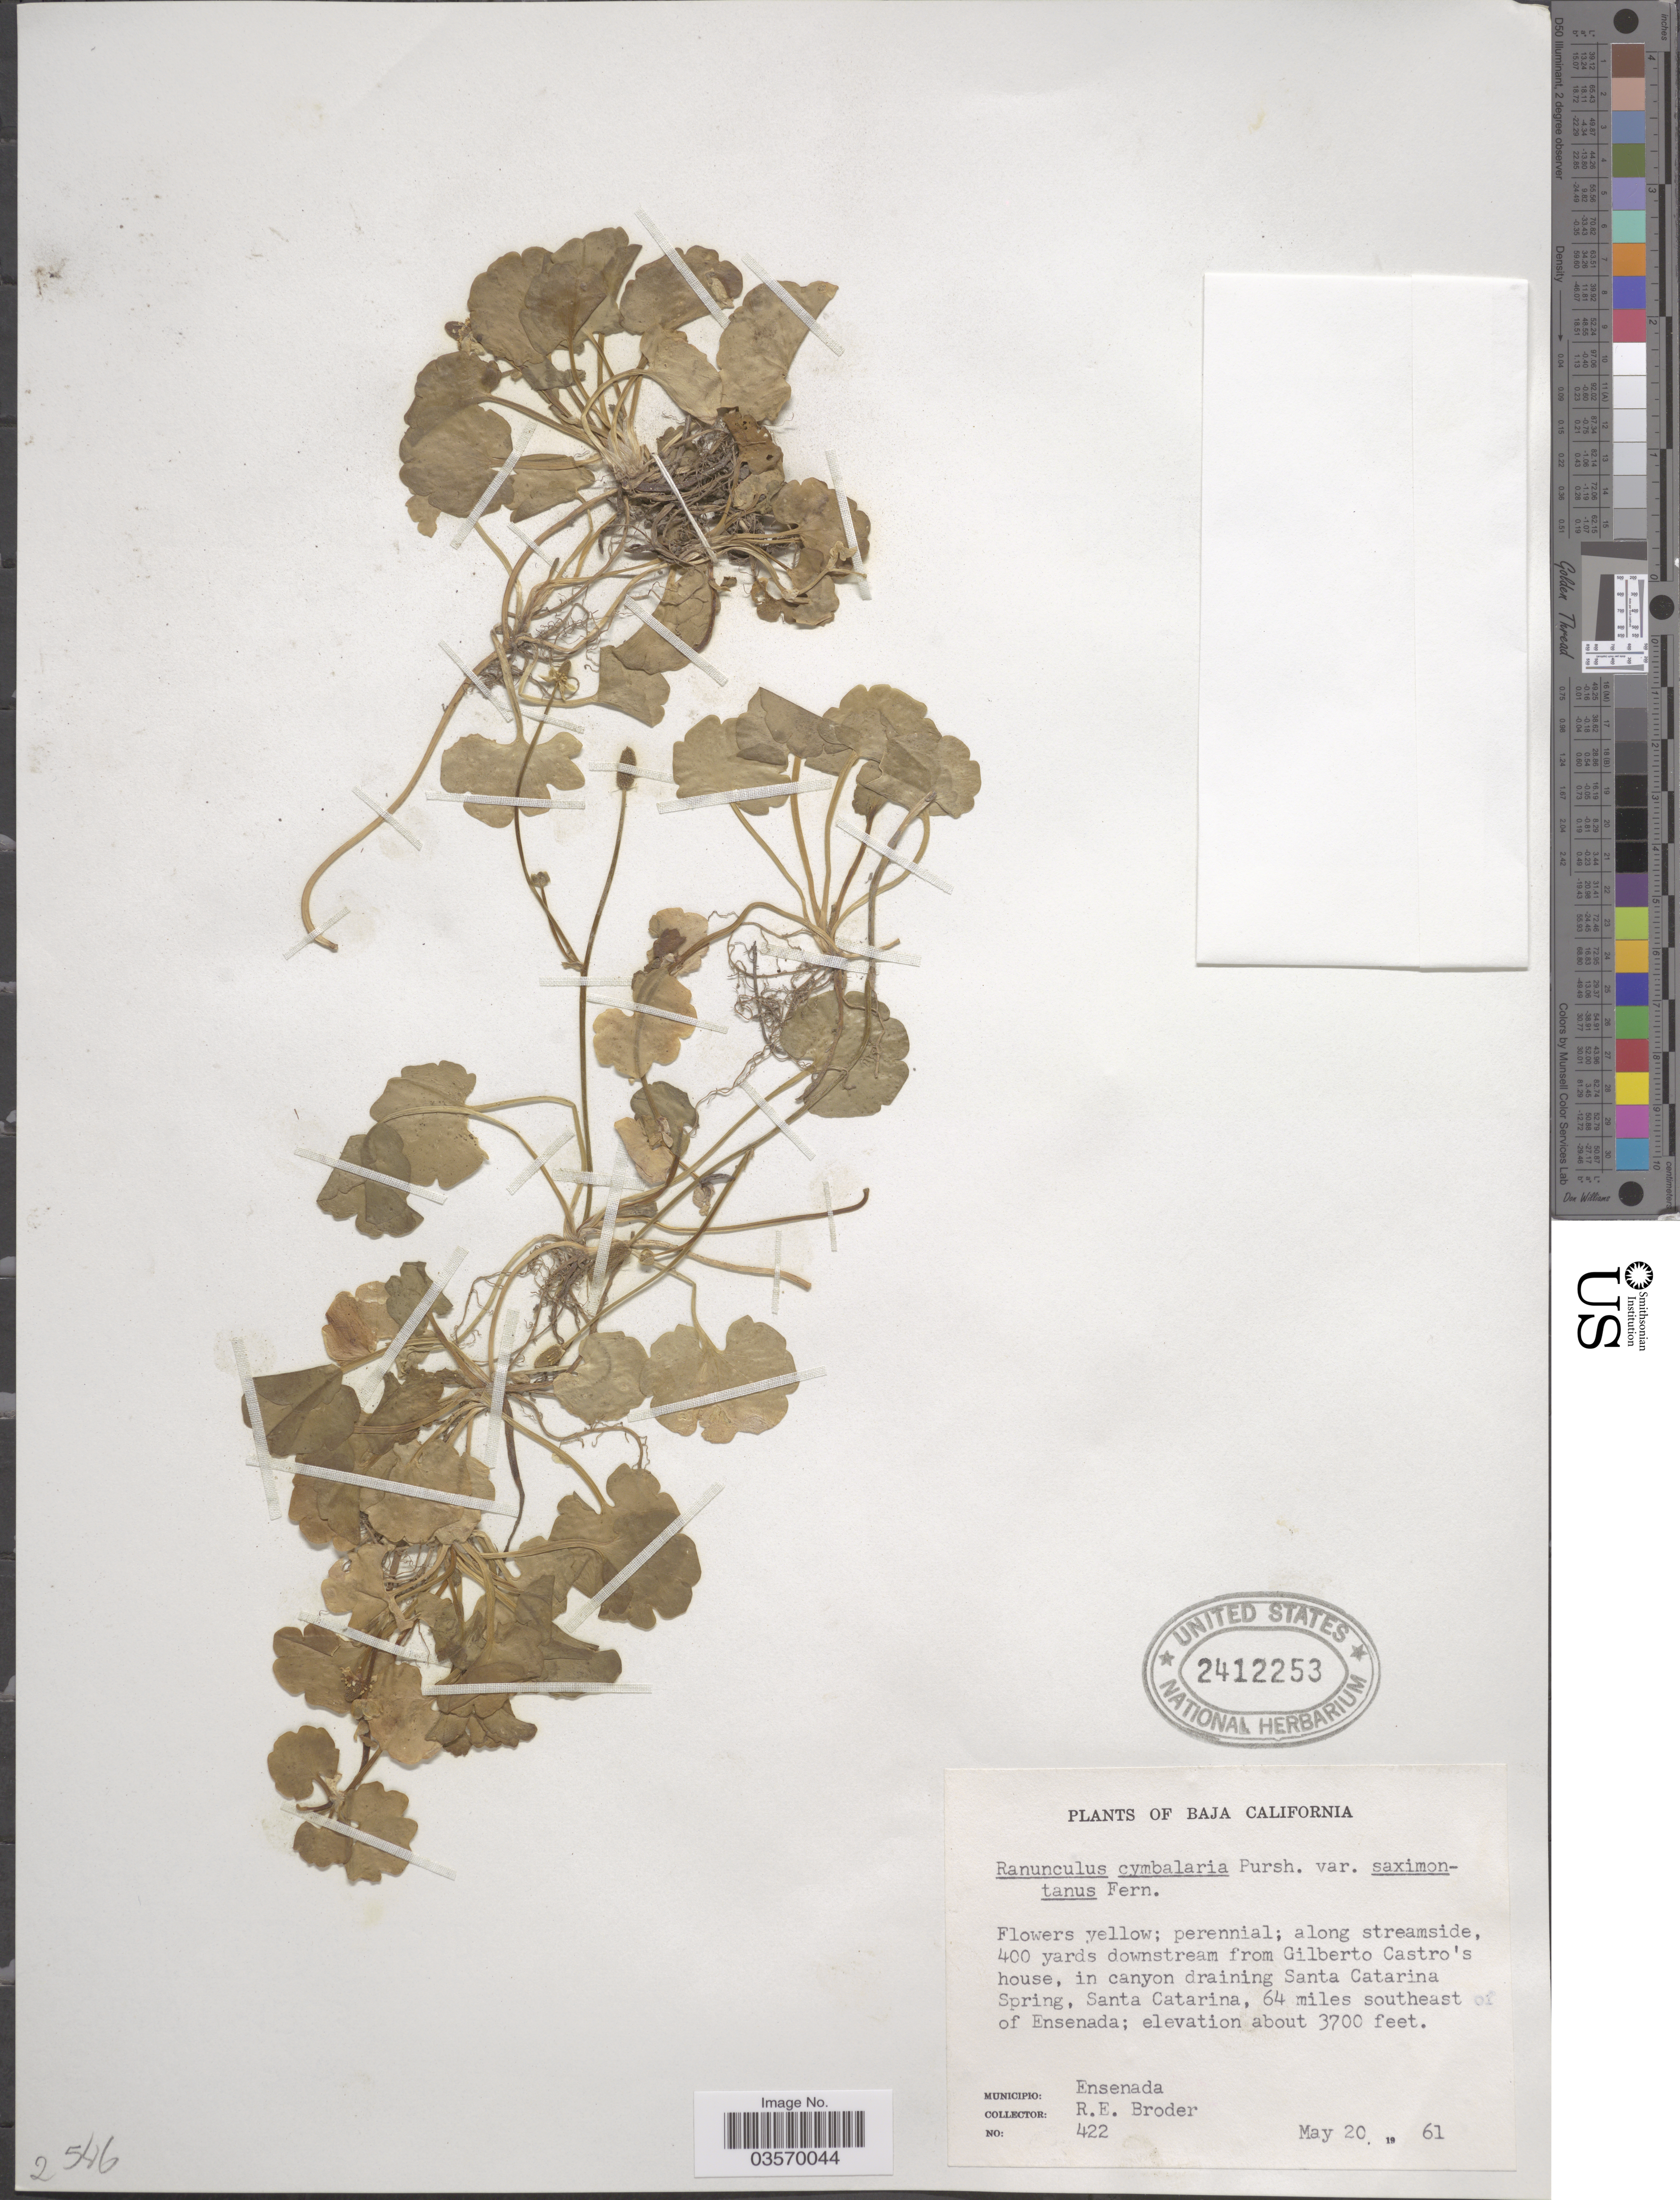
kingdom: Plantae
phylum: Tracheophyta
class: Magnoliopsida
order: Ranunculales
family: Ranunculaceae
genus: Halerpestes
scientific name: Halerpestes cymbalaria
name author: (Pursh) Greene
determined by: Strong, M. T., (US), Smithsonian Institution - National Museum of Natural History (UNITED STATES)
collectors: R. Broder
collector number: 422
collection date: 1961-05-20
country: Mexico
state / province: Baja California Norte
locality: Along streamside, 400 yards downstream from Gilberto Castro's house, in canyon draining Santa Catarina Spring, Santa Catarina, 64 miles southeast of Ensenada. Municipio: Ensenada.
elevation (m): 1128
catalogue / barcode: US 2412253